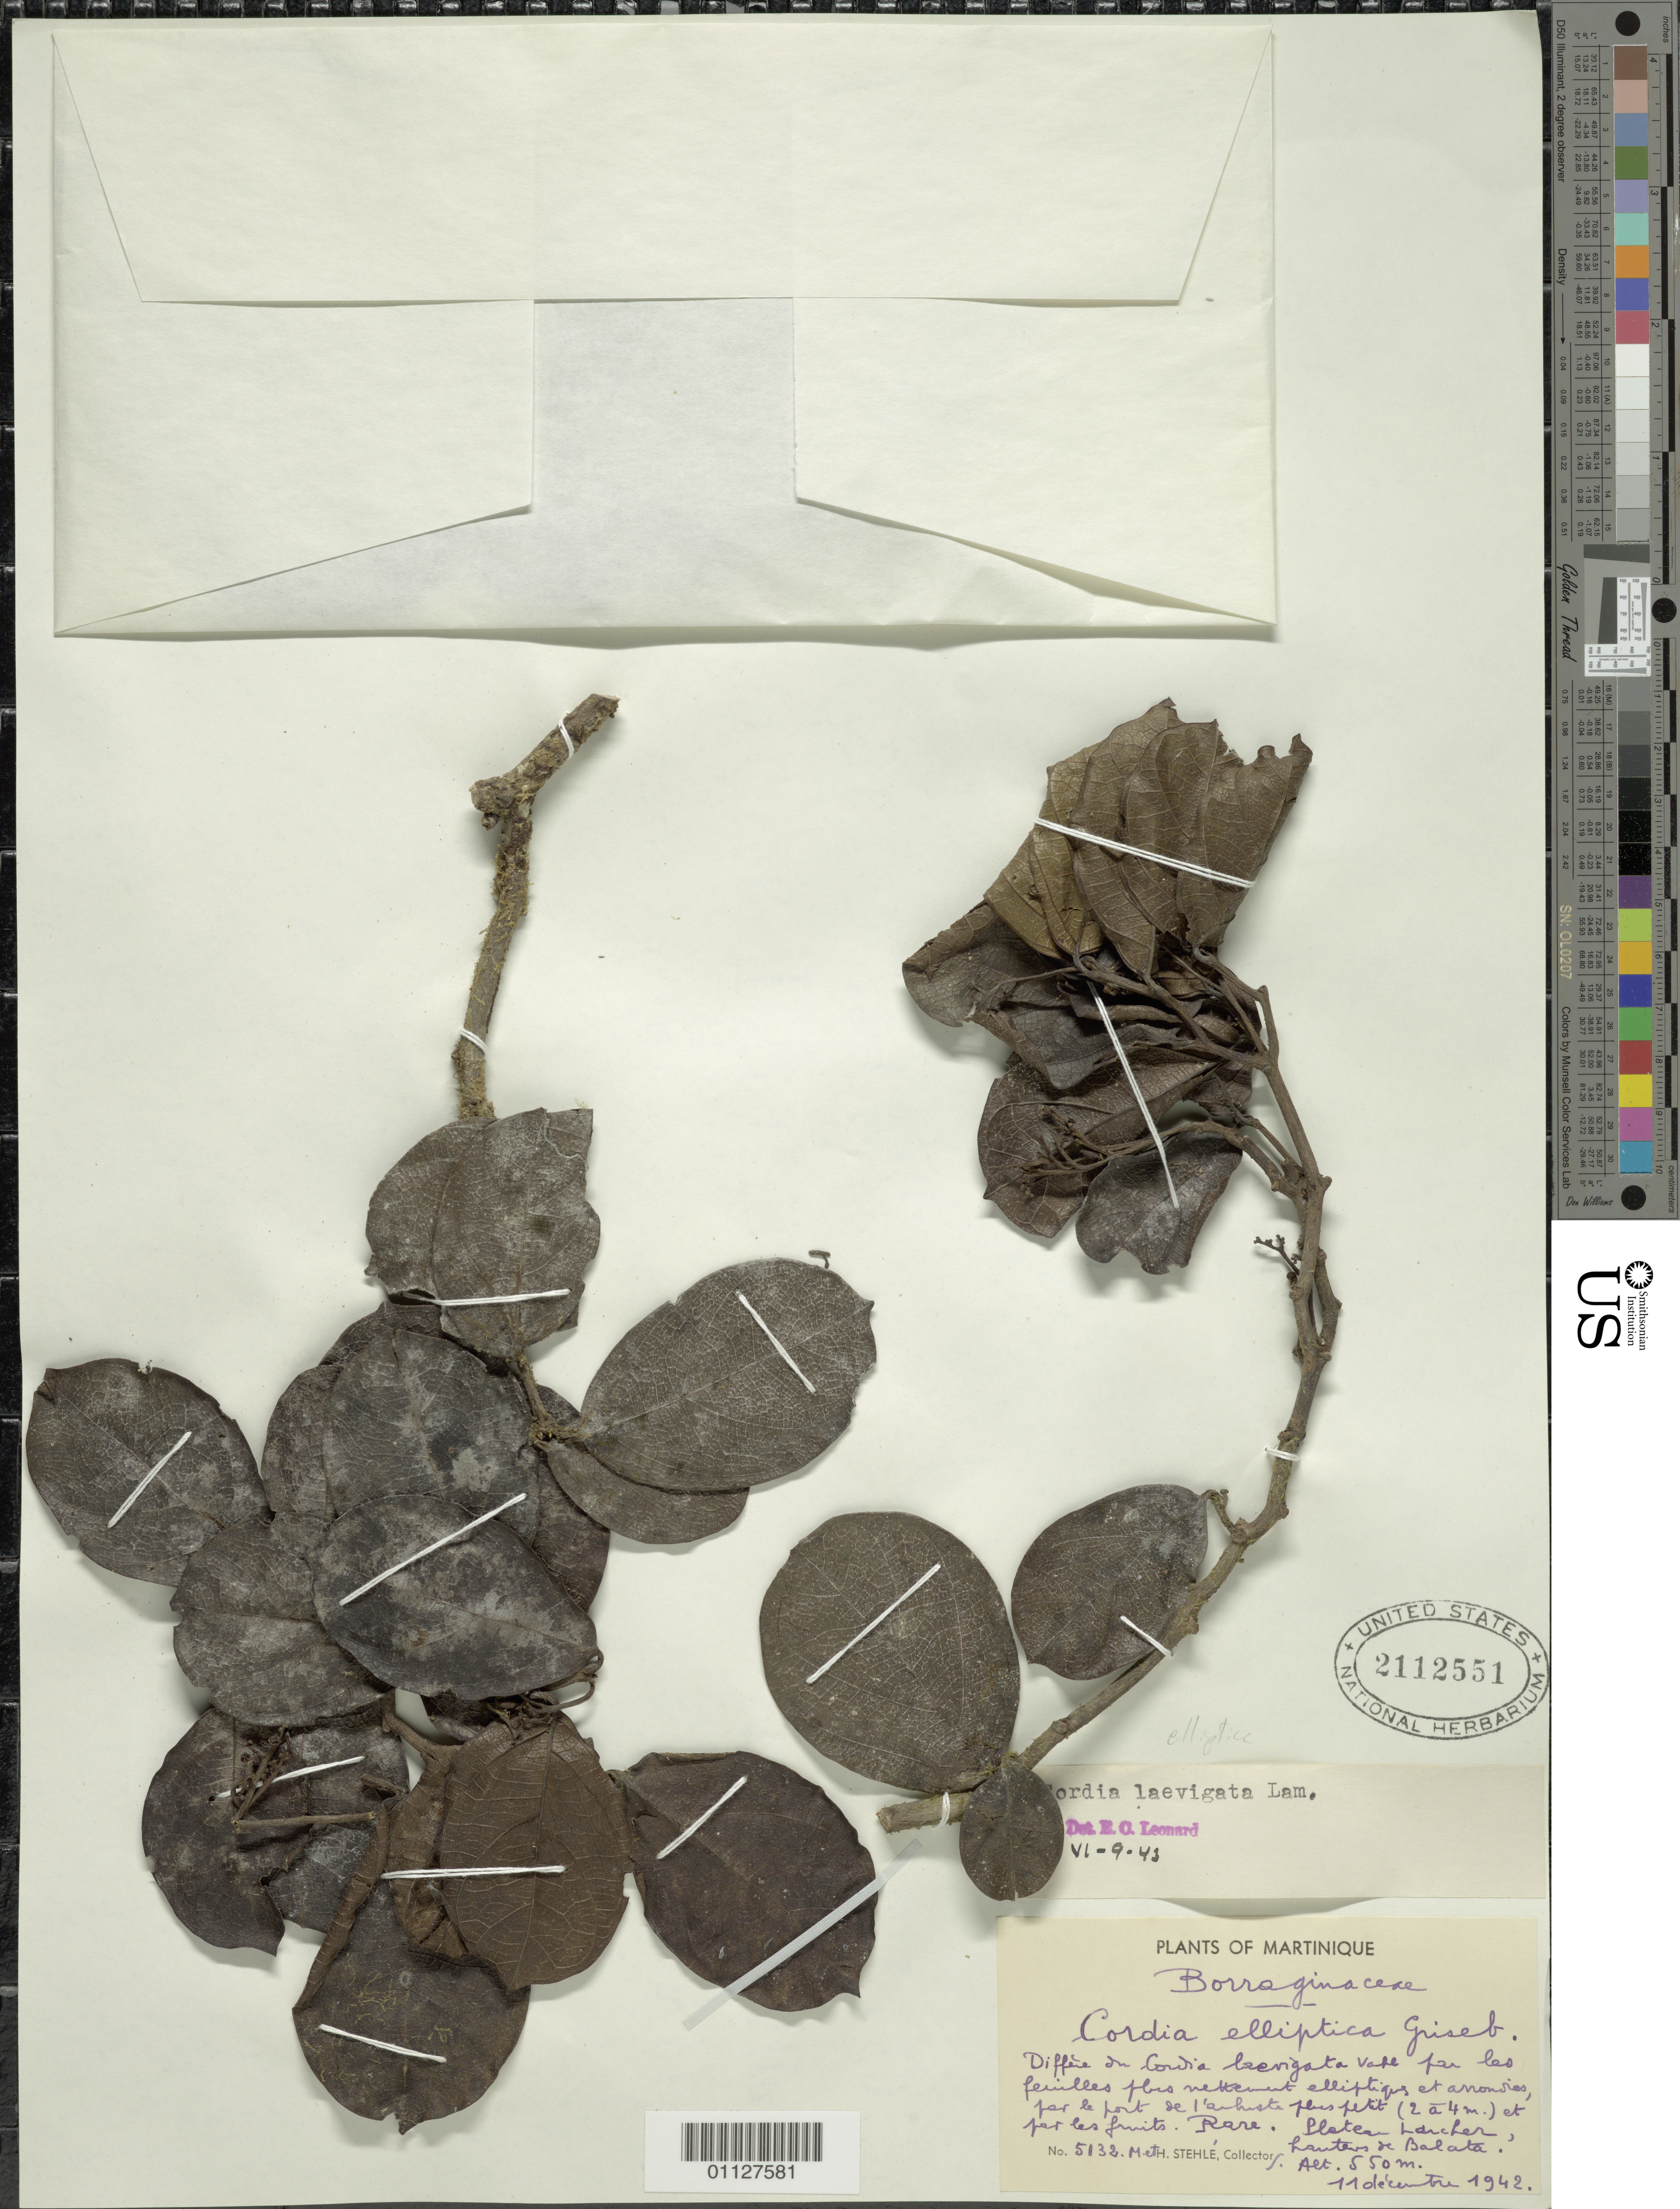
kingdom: Plantae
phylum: Tracheophyta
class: Magnoliopsida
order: Boraginales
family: Cordiaceae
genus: Cordia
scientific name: Cordia elliptica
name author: Sw.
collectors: M. Stehlé & H. Stehlé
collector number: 5132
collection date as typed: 11 Dec 1942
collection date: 1942-12-11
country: Martinique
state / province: Fort-de-France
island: Martinique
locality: Plateau Larcher, Lauteurs de Balata.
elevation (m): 550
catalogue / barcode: US 2112551